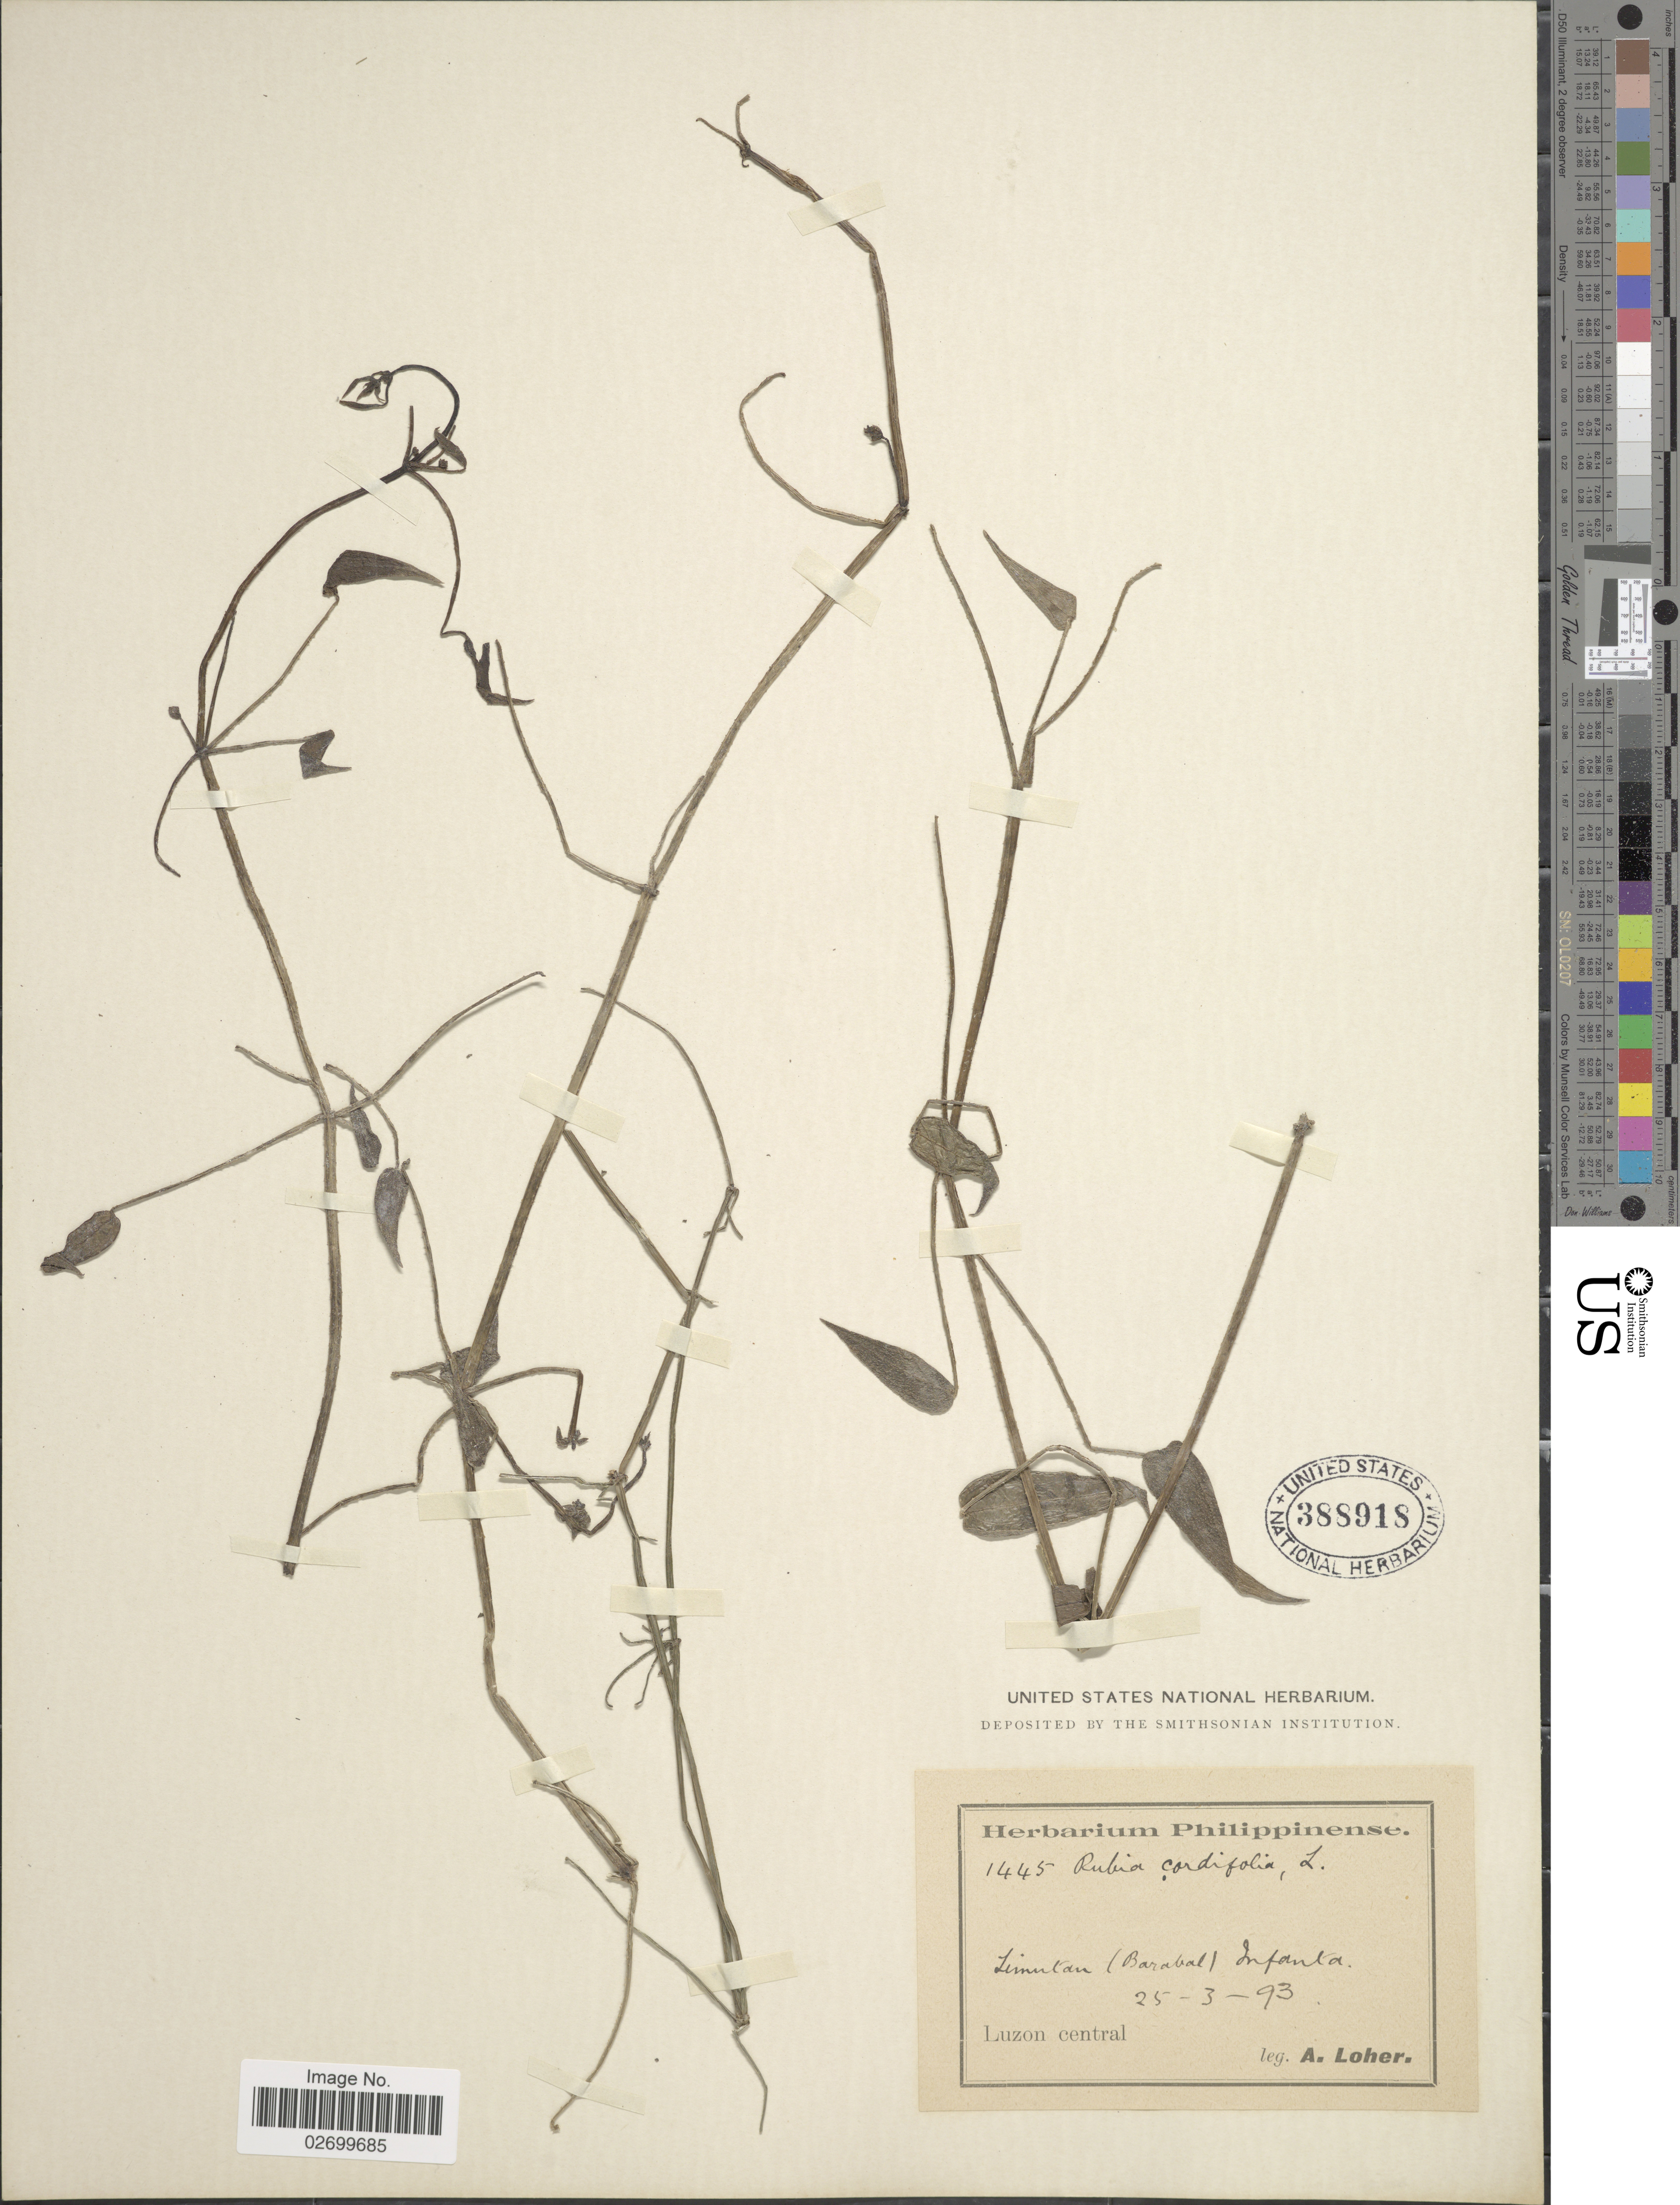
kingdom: Plantae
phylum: Tracheophyta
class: Magnoliopsida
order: Gentianales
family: Rubiaceae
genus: Rubia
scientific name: Rubia cordifolia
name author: L.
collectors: A. Loher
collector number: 1445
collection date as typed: Transcribed d/m/y: 25/3/93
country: Philippines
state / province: Central Luzon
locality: Linntan (Barabal) Infanta. Luzon Central.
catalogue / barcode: US 388918